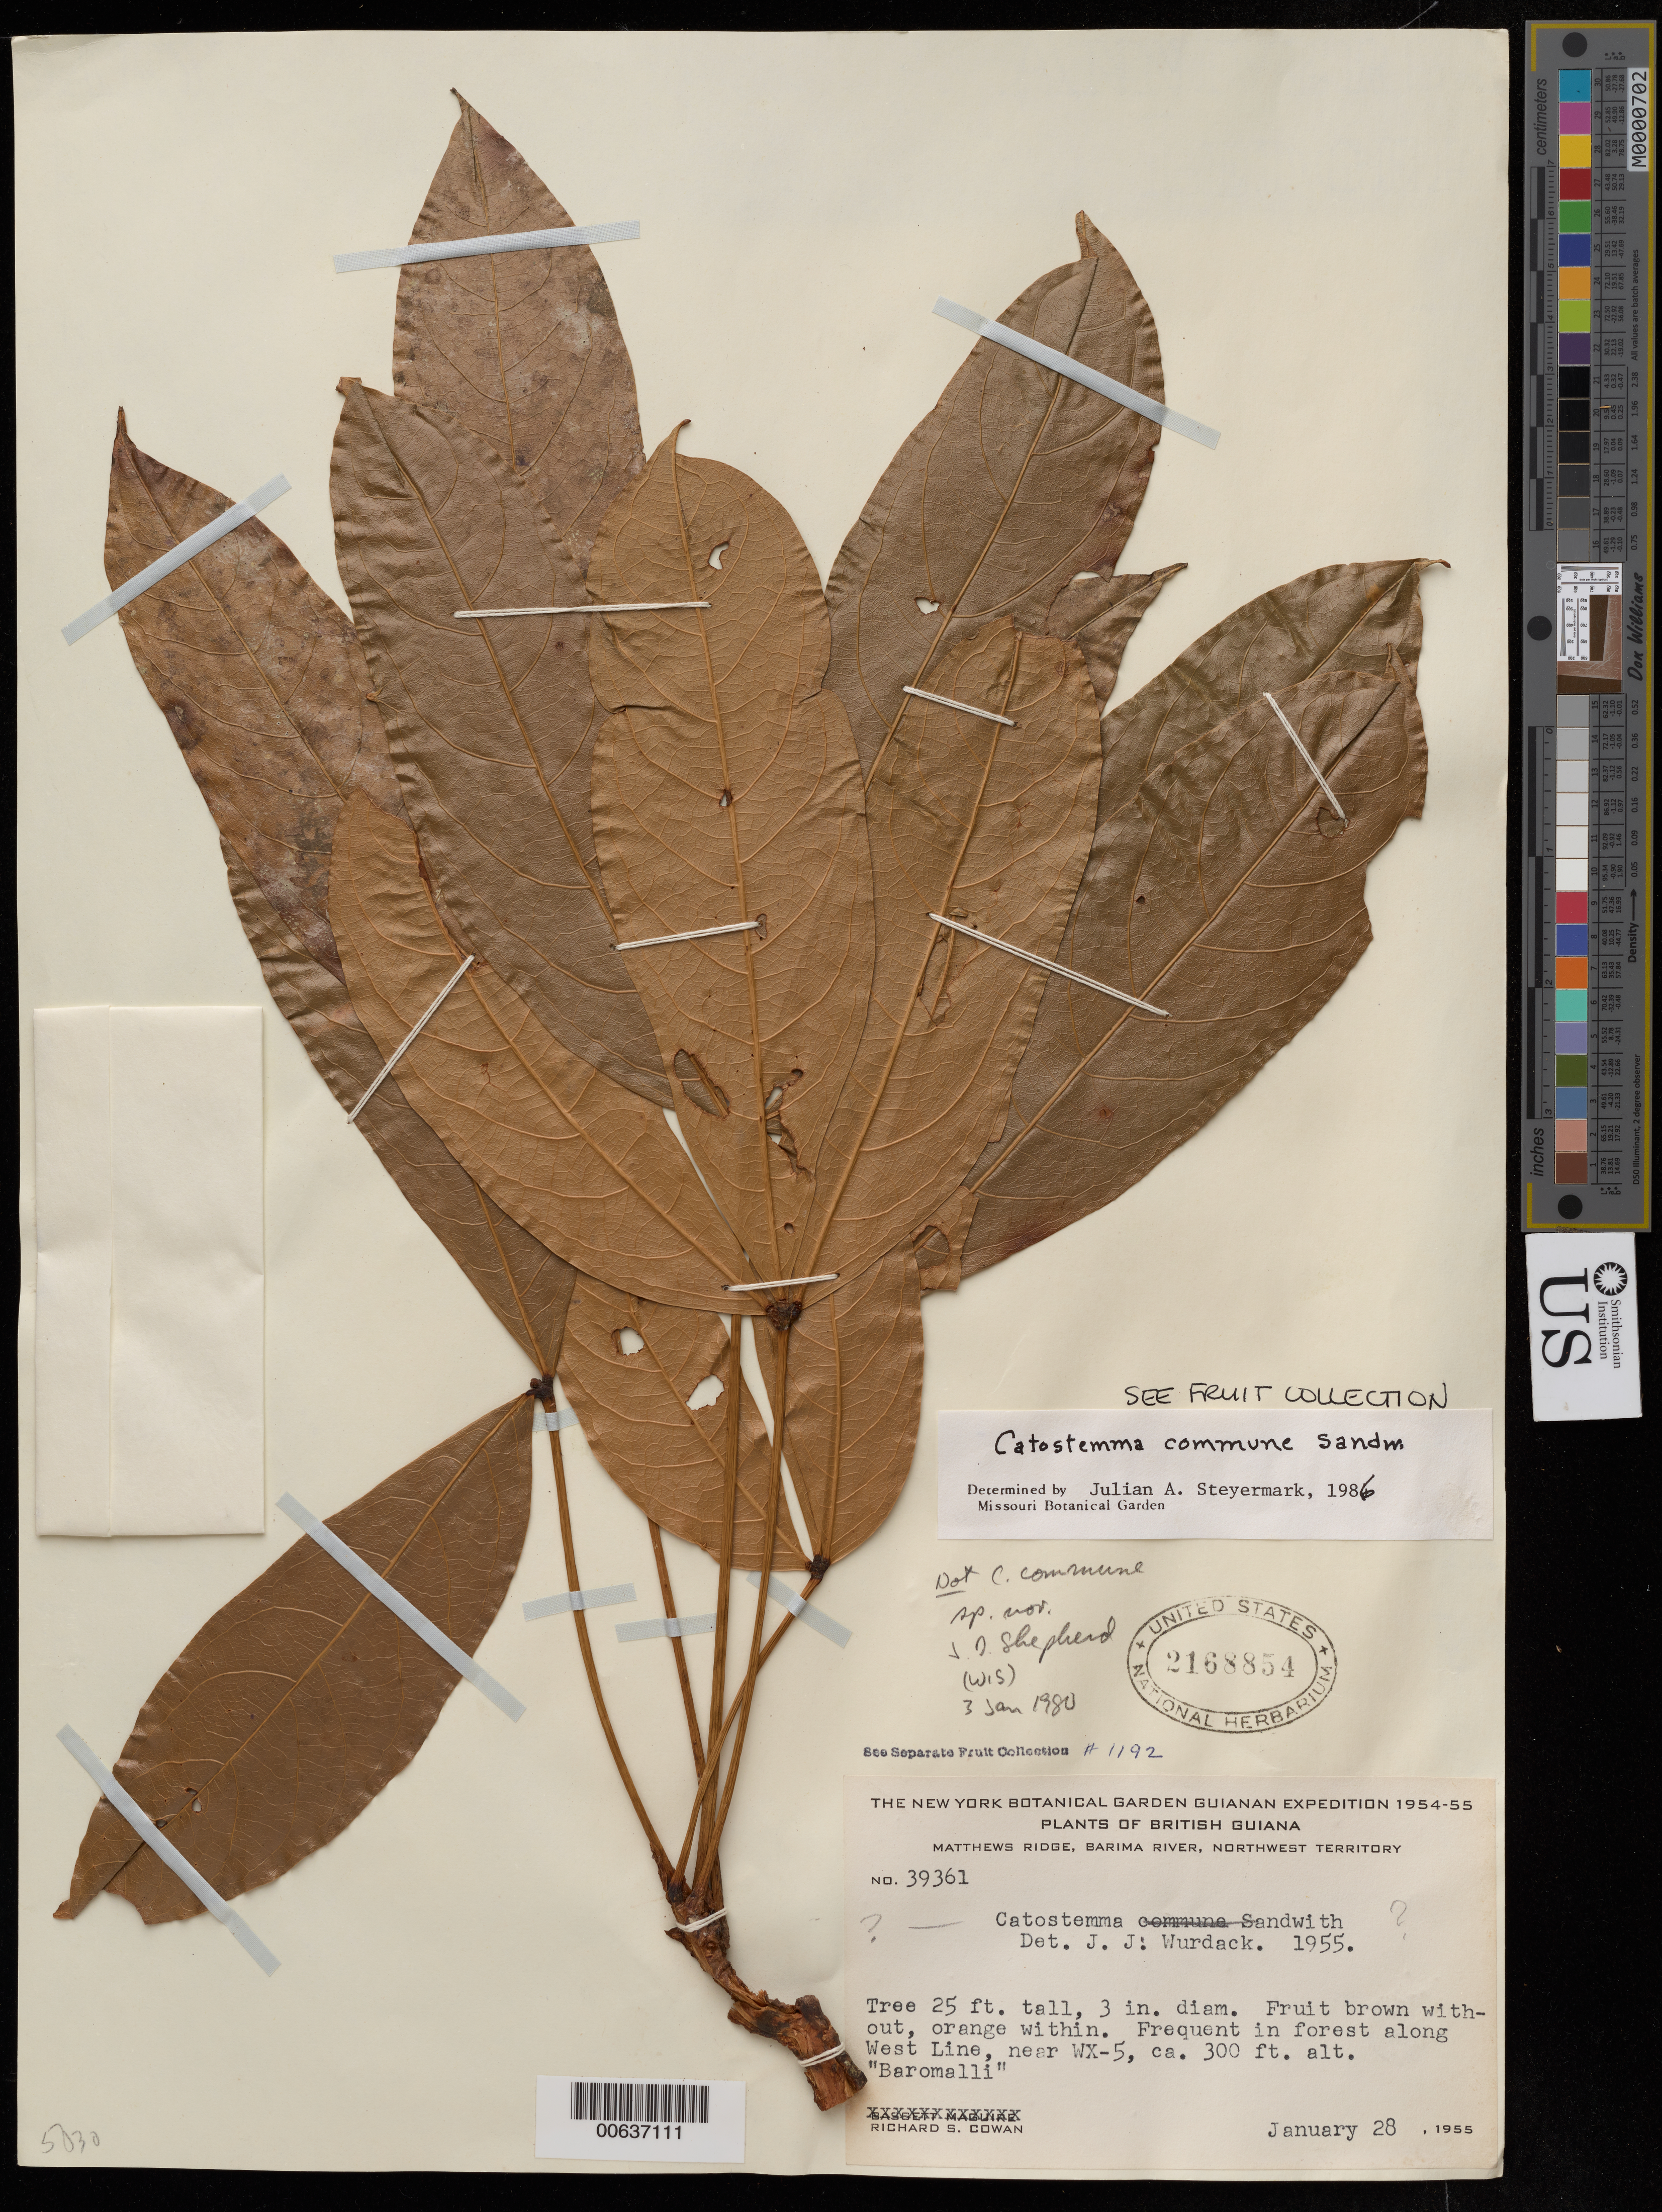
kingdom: Plantae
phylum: Tracheophyta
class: Magnoliopsida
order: Malvales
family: Malvaceae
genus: Catostemma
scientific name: Catostemma commune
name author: Sandwith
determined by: Steyermark, Julian A., (VEN)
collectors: R. S. Cowan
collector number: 39361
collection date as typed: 28 Jan 1955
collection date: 1955-01-28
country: Guyana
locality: Northwest Territory, Barima River, Matthews Ridge. Along West Line, near WX-5.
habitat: Forest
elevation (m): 91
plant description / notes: Common name: Baromalli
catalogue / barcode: US 2168854